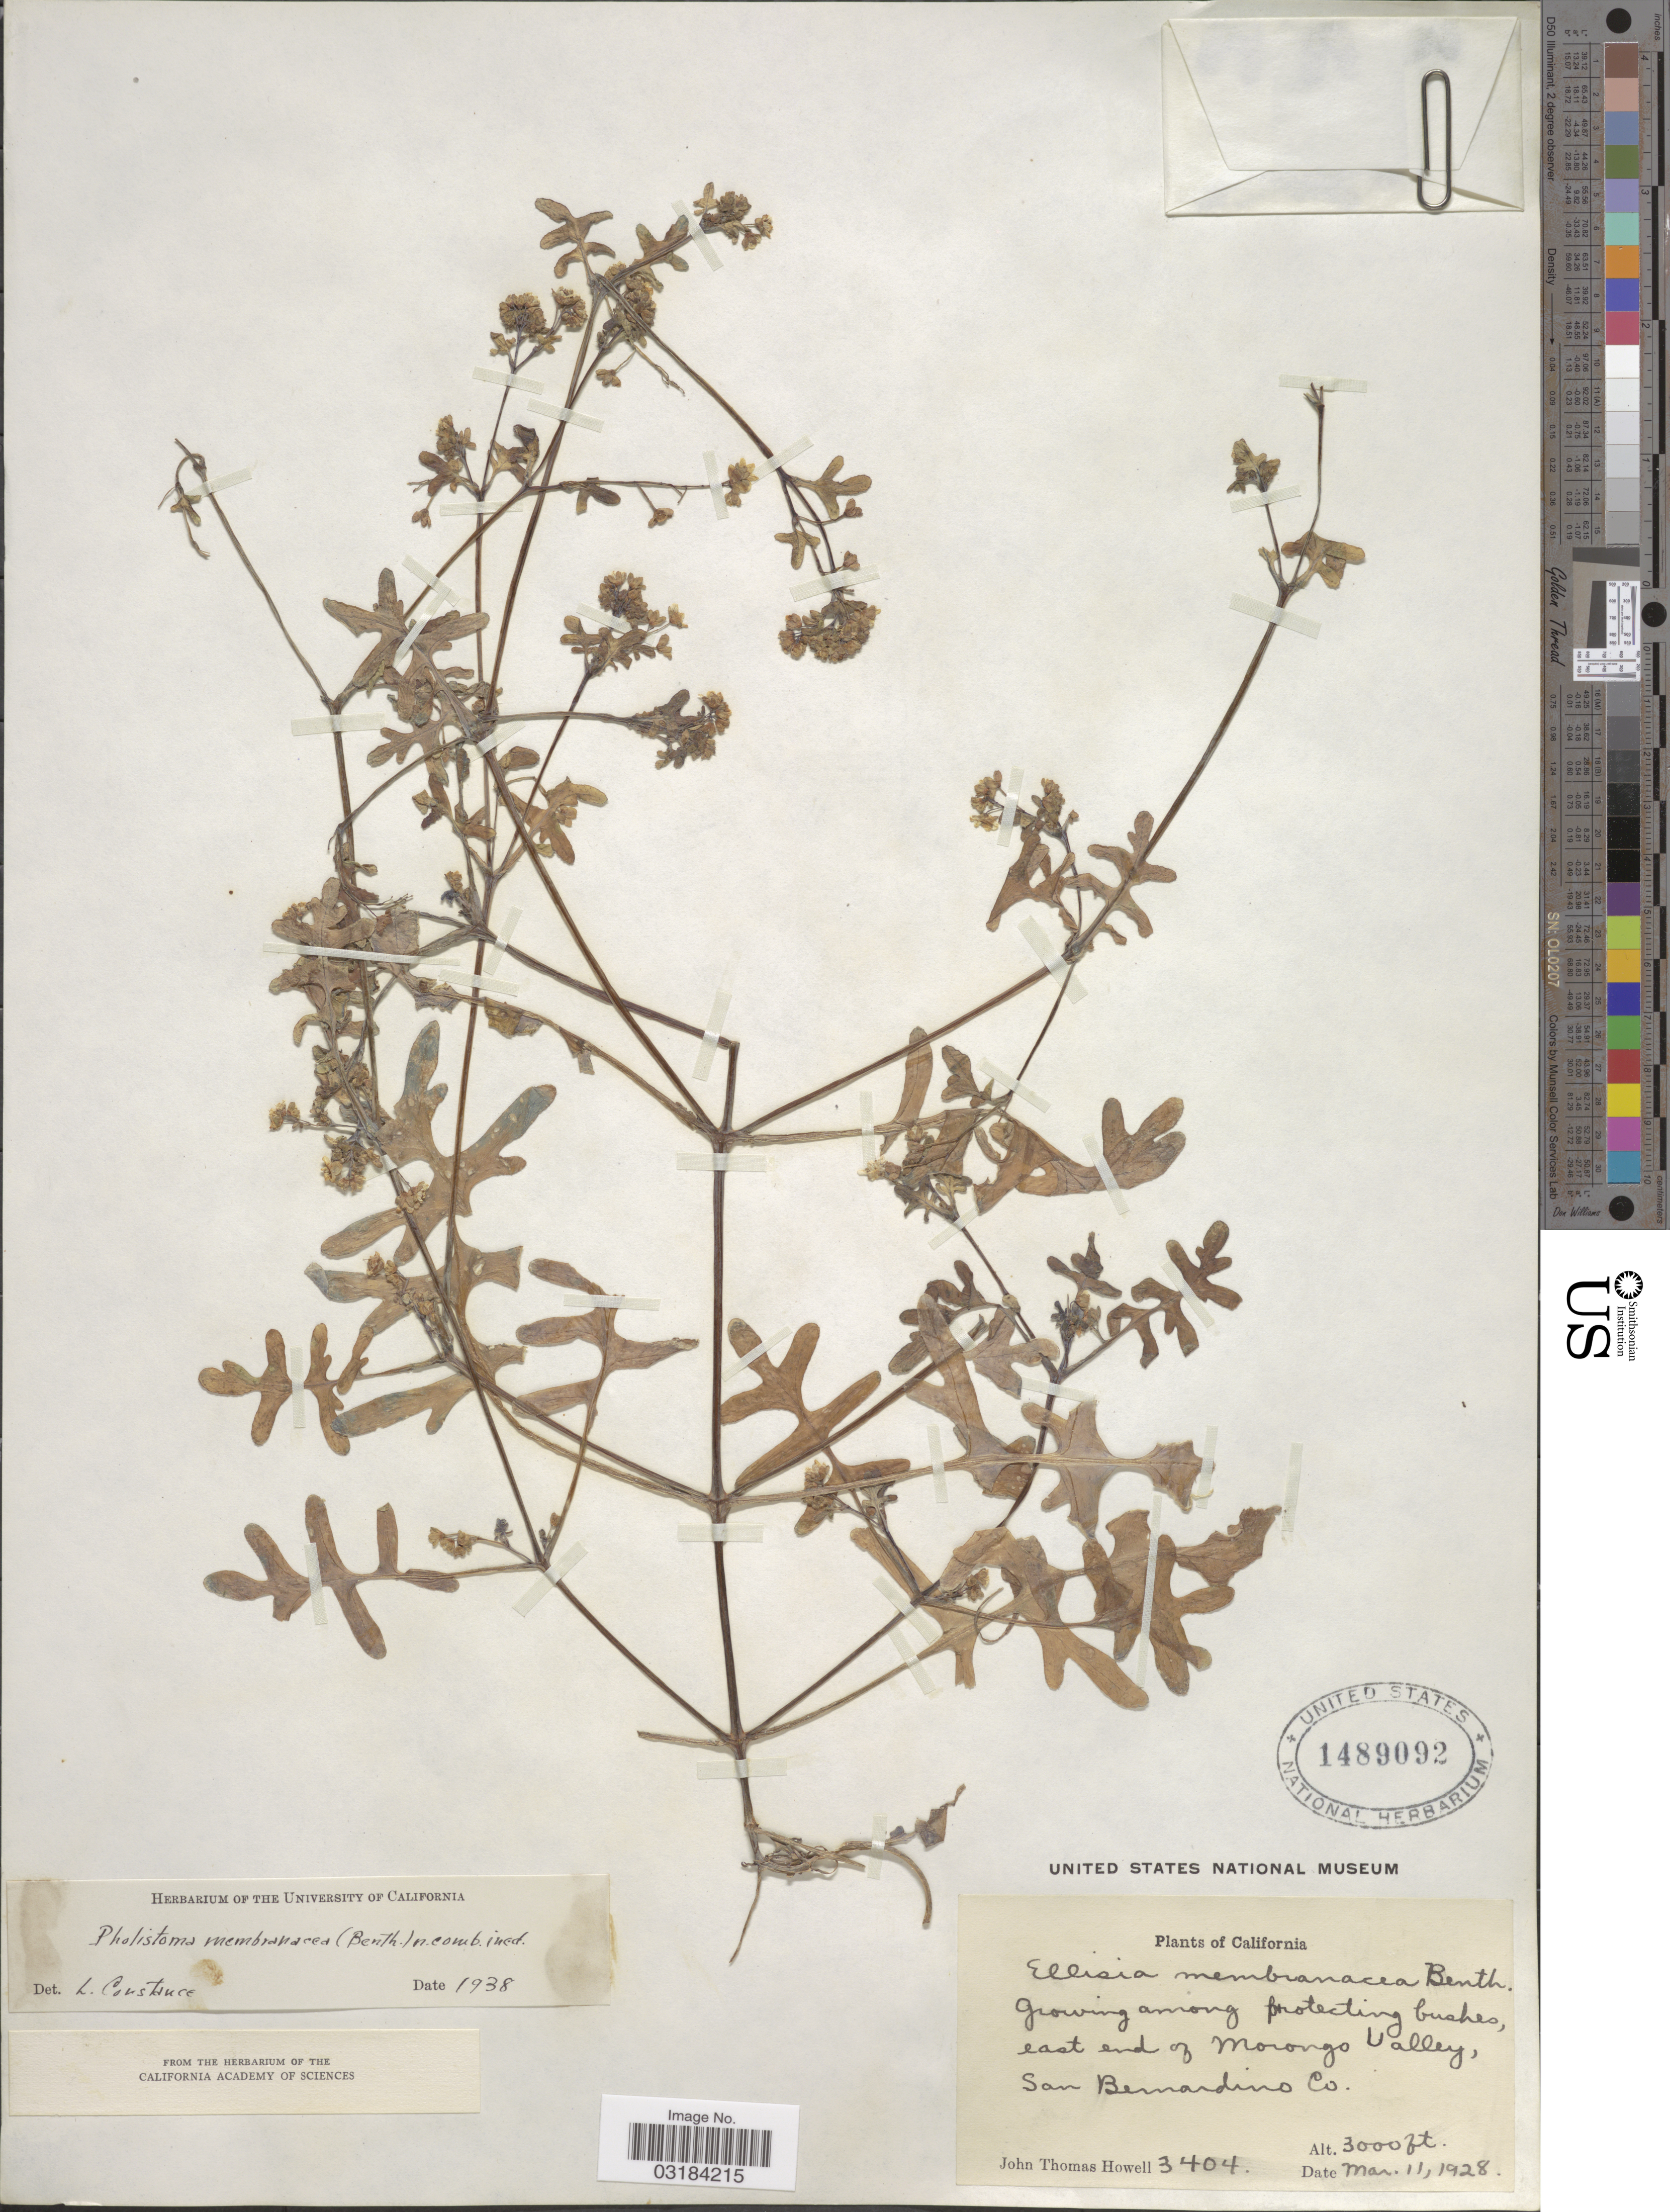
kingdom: Plantae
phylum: Tracheophyta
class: Magnoliopsida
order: Boraginales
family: Hydrophyllaceae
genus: Pholistoma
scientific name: Pholistoma membranaceum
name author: (Benth.) Constance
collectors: J. T. Howell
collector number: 3404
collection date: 1928-03-11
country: United States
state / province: California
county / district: San Bernardino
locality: East end of Morongo Valley, San Bernardino Co.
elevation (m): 914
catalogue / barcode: US 1489092